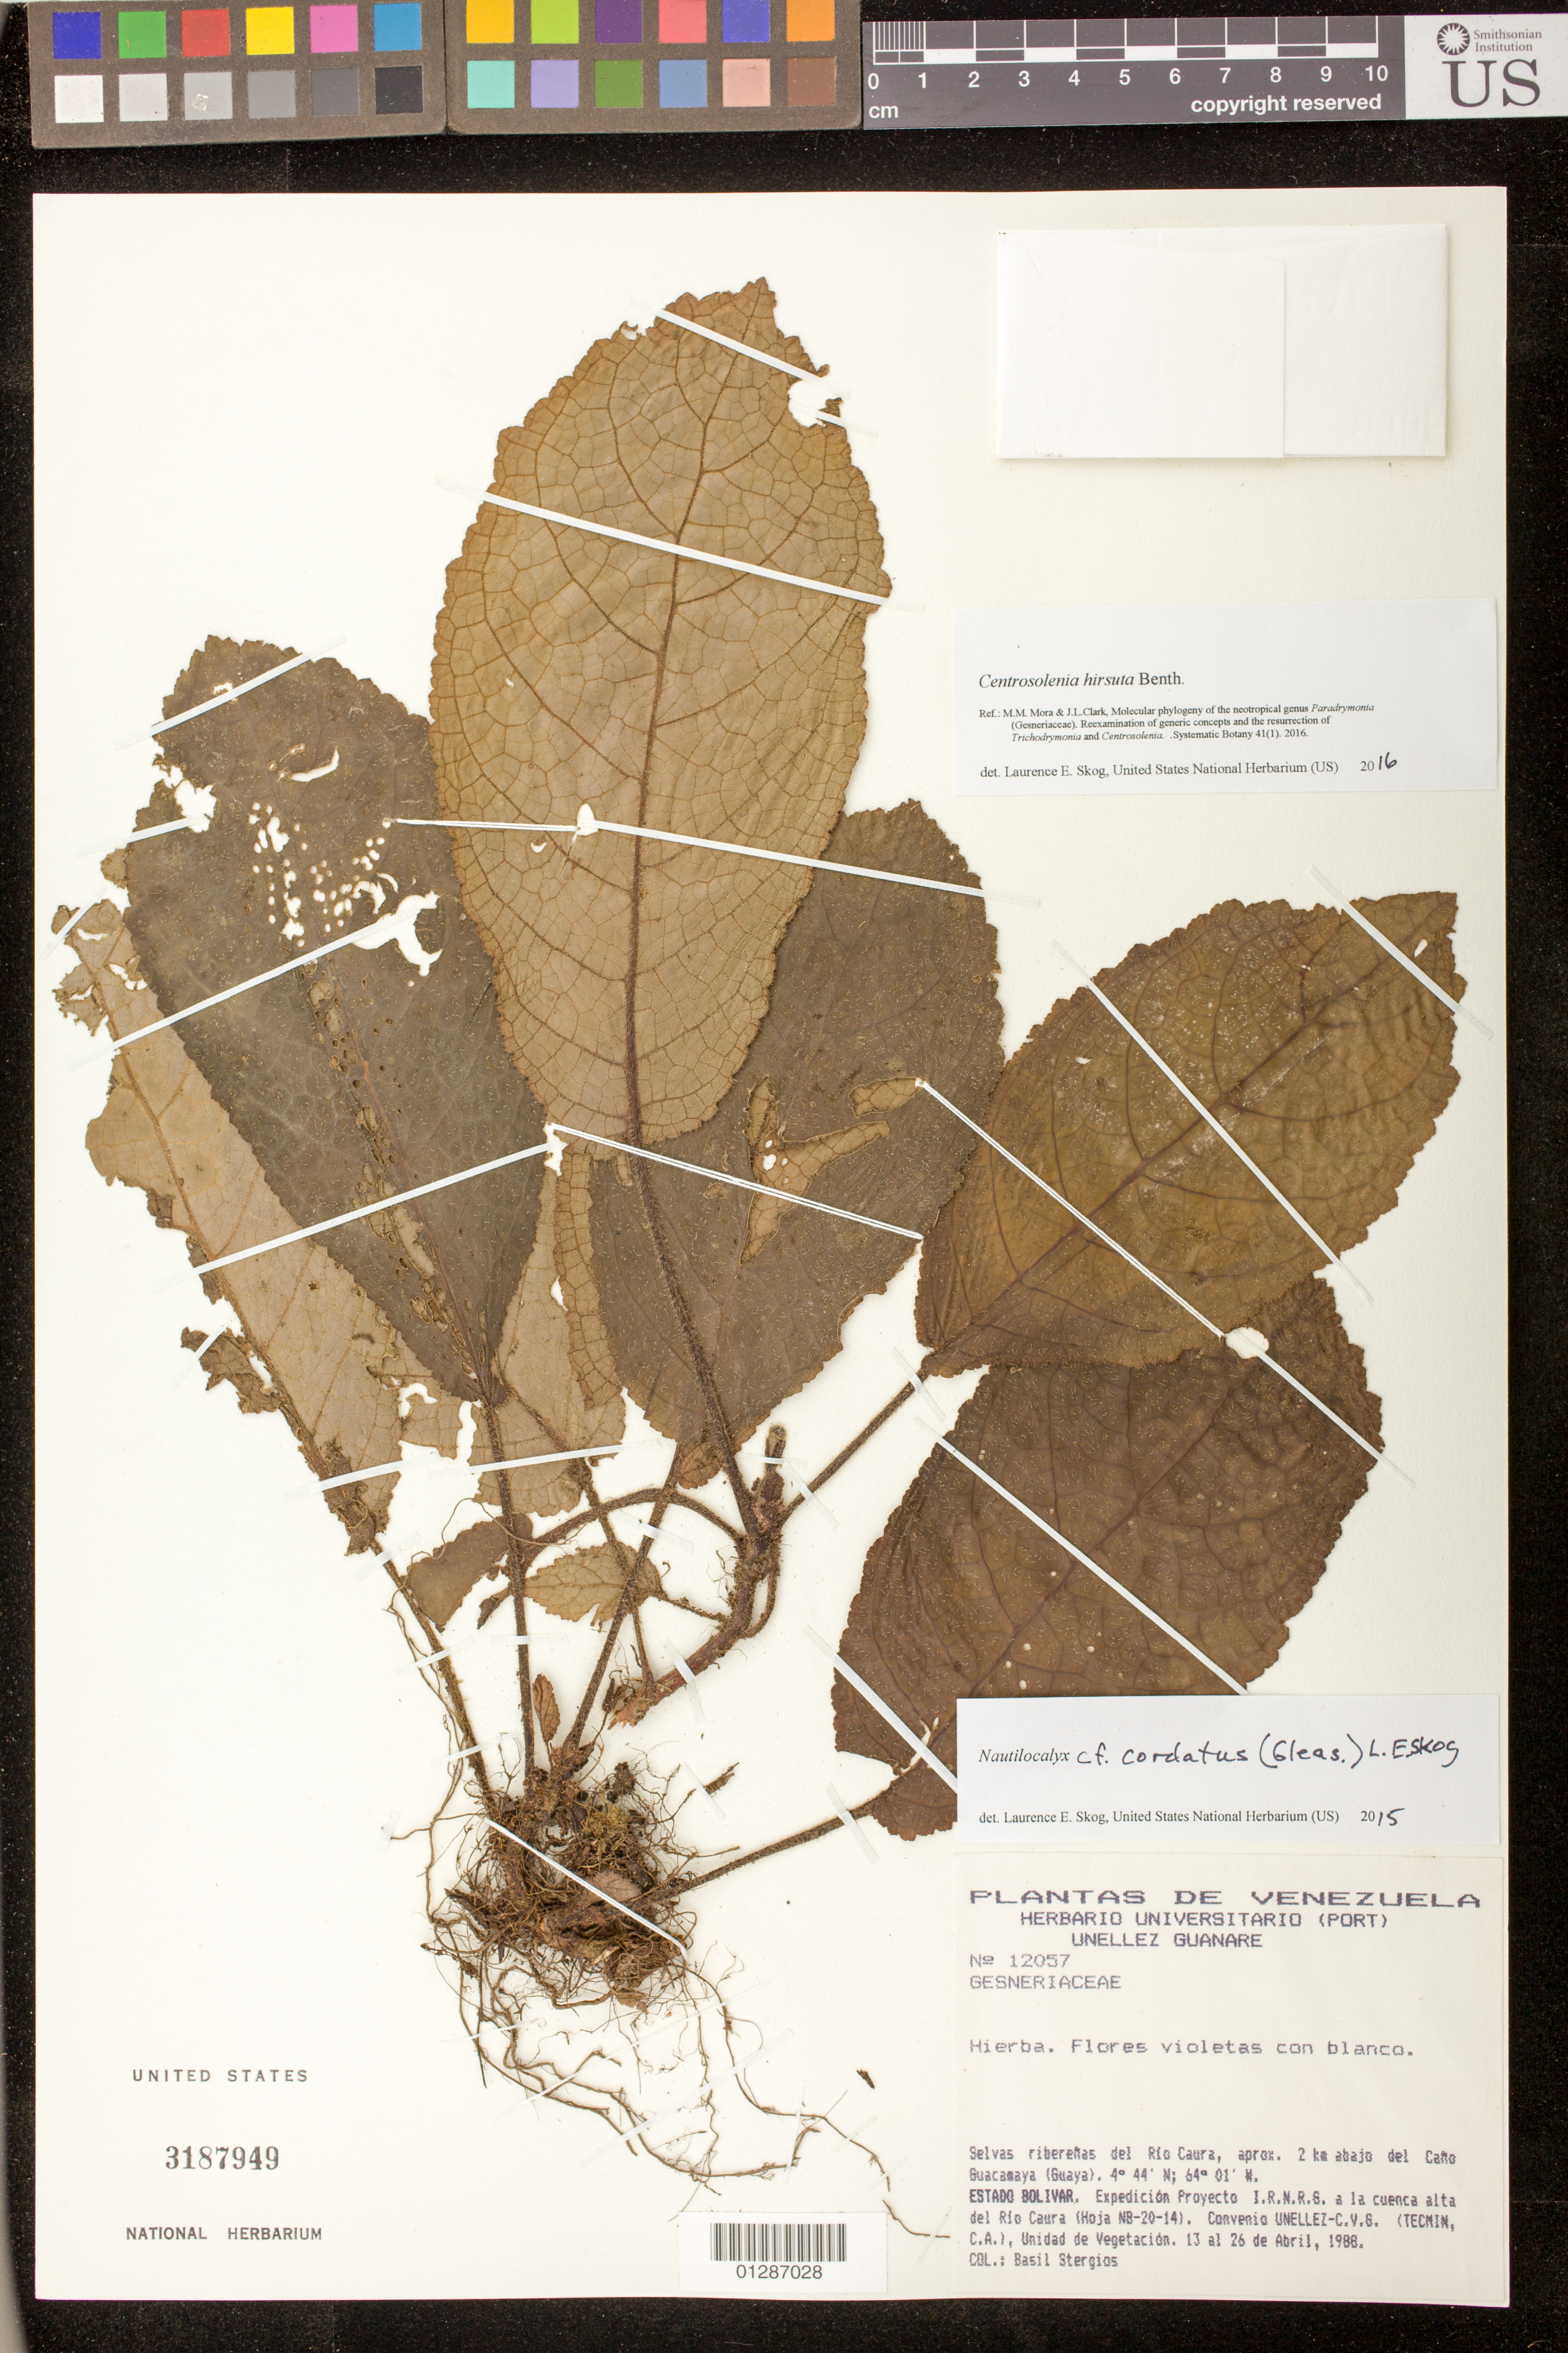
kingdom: Plantae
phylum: Tracheophyta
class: Magnoliopsida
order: Lamiales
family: Gesneriaceae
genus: Centrosolenia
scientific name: Centrosolenia hirsuta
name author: Benth.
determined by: Skog, Laurence E.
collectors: B. G. Stergios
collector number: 12057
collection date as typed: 13-26 Apr 1988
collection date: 1988-04-13/1988-04-26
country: Venezuela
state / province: Bolívar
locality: Rio Caura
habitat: Herb.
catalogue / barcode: US 3187949